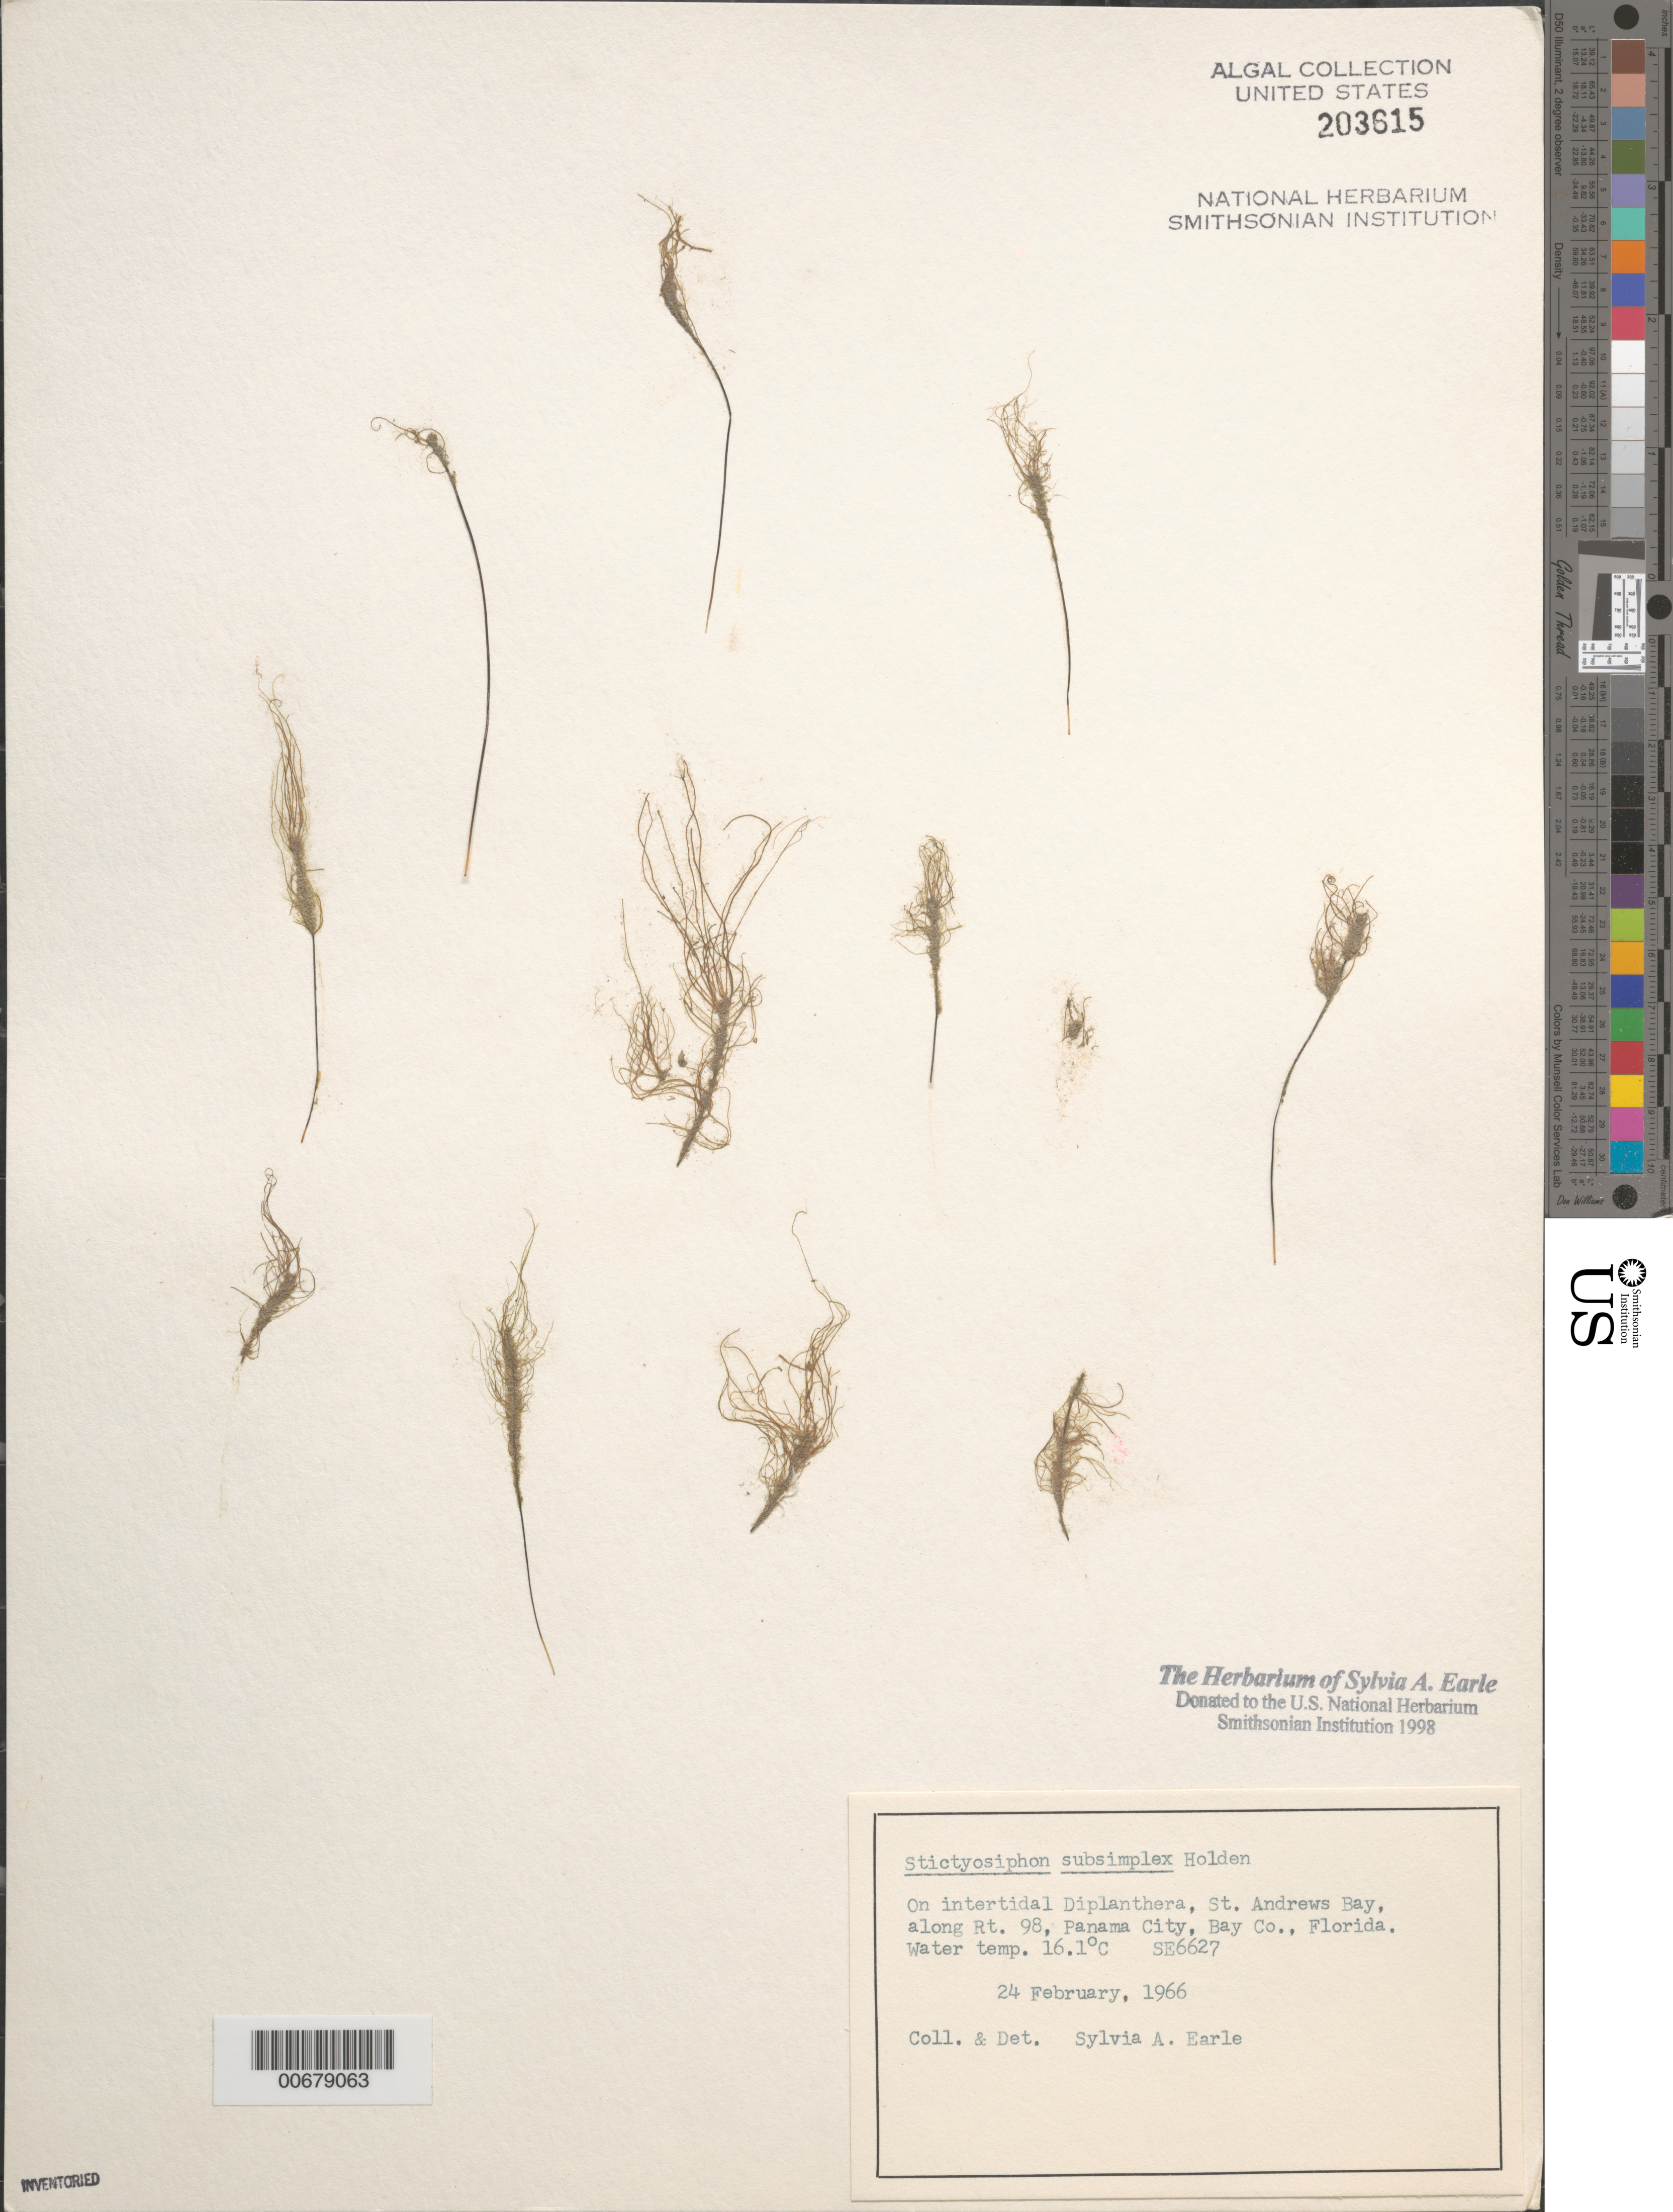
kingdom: Chromista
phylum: Ochrophyta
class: Phaeophyceae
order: Ectocarpales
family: Chordariaceae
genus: Stictyosiphon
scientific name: Stictyosiphon subsimplex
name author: I. Holden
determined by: Earle, S. A.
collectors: S. A. Earle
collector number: SE 6627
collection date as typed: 24 Feb 1966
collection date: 1966-02-24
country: United States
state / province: Florida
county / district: Bay County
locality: St. Andrews Bay, Panama City, US Route 98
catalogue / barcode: US 203615